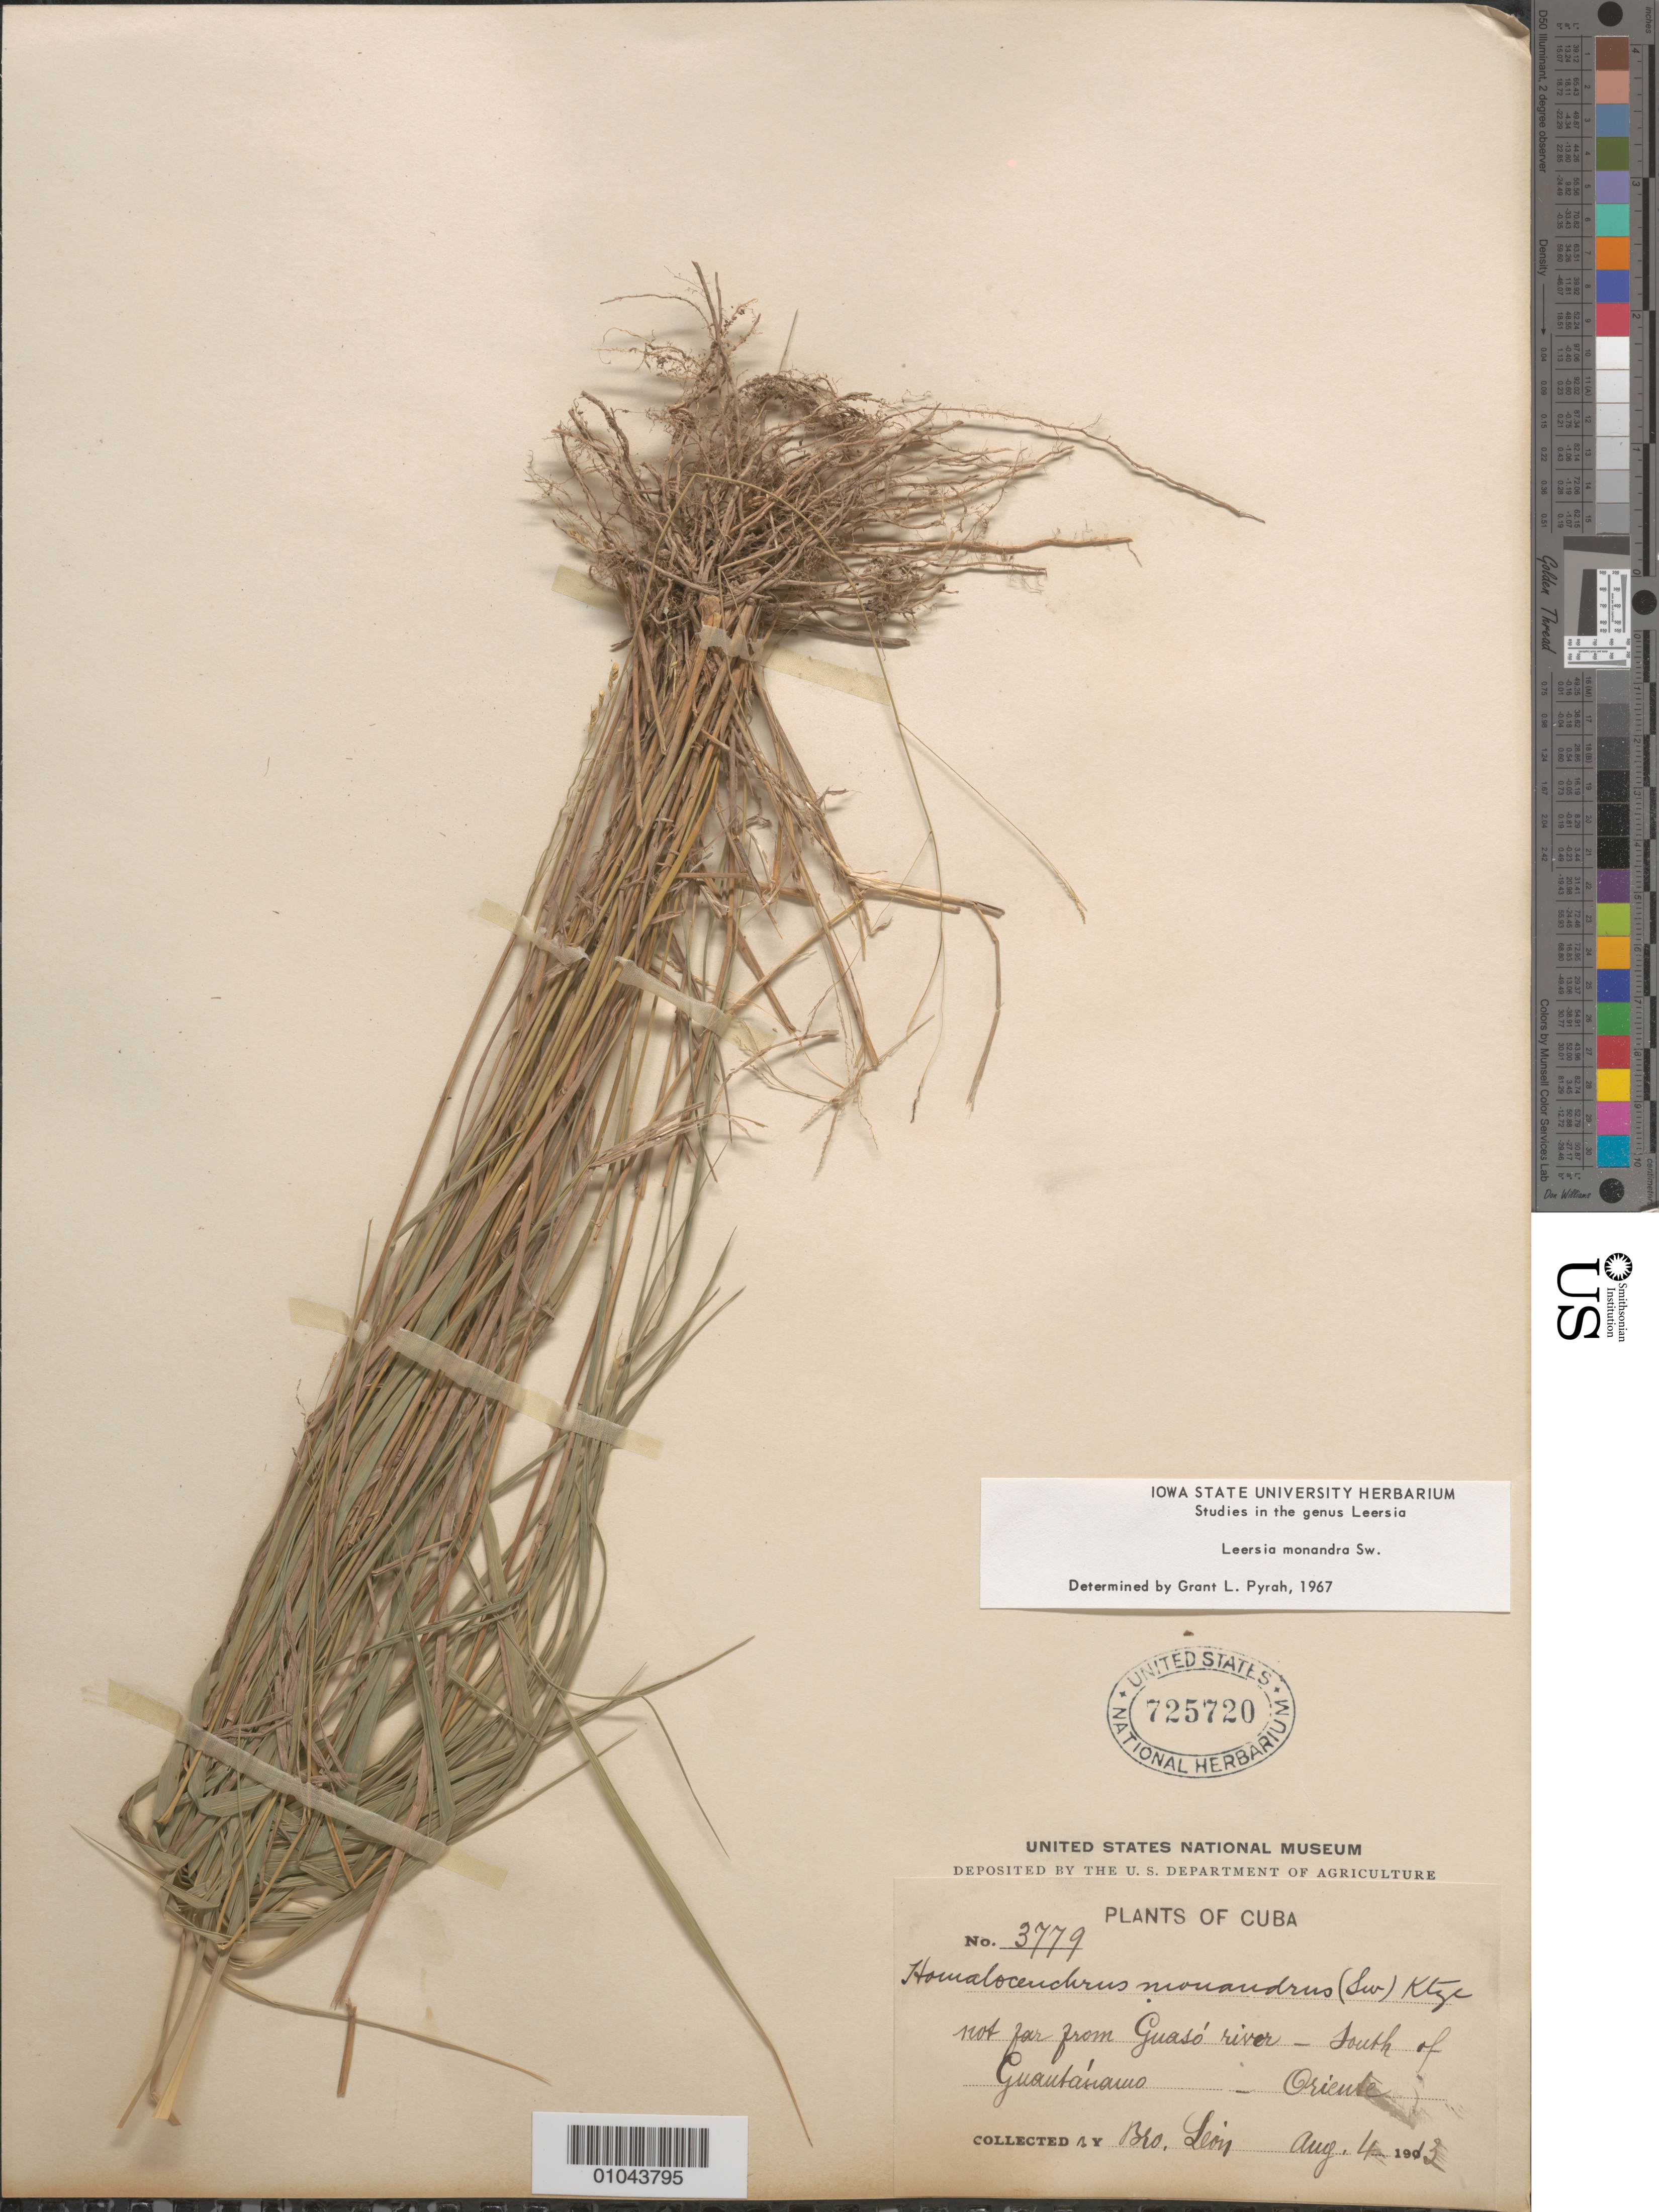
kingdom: Plantae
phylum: Tracheophyta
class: Liliopsida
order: Poales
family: Poaceae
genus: Leersia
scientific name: Leersia monandra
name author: Sw.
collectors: Bro. León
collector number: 3779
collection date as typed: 04 Aug 1913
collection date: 1913-08-04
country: Cuba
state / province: Guantanamo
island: Cuba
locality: Not far from Guaso river, south of Guantánamo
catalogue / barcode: US 725720